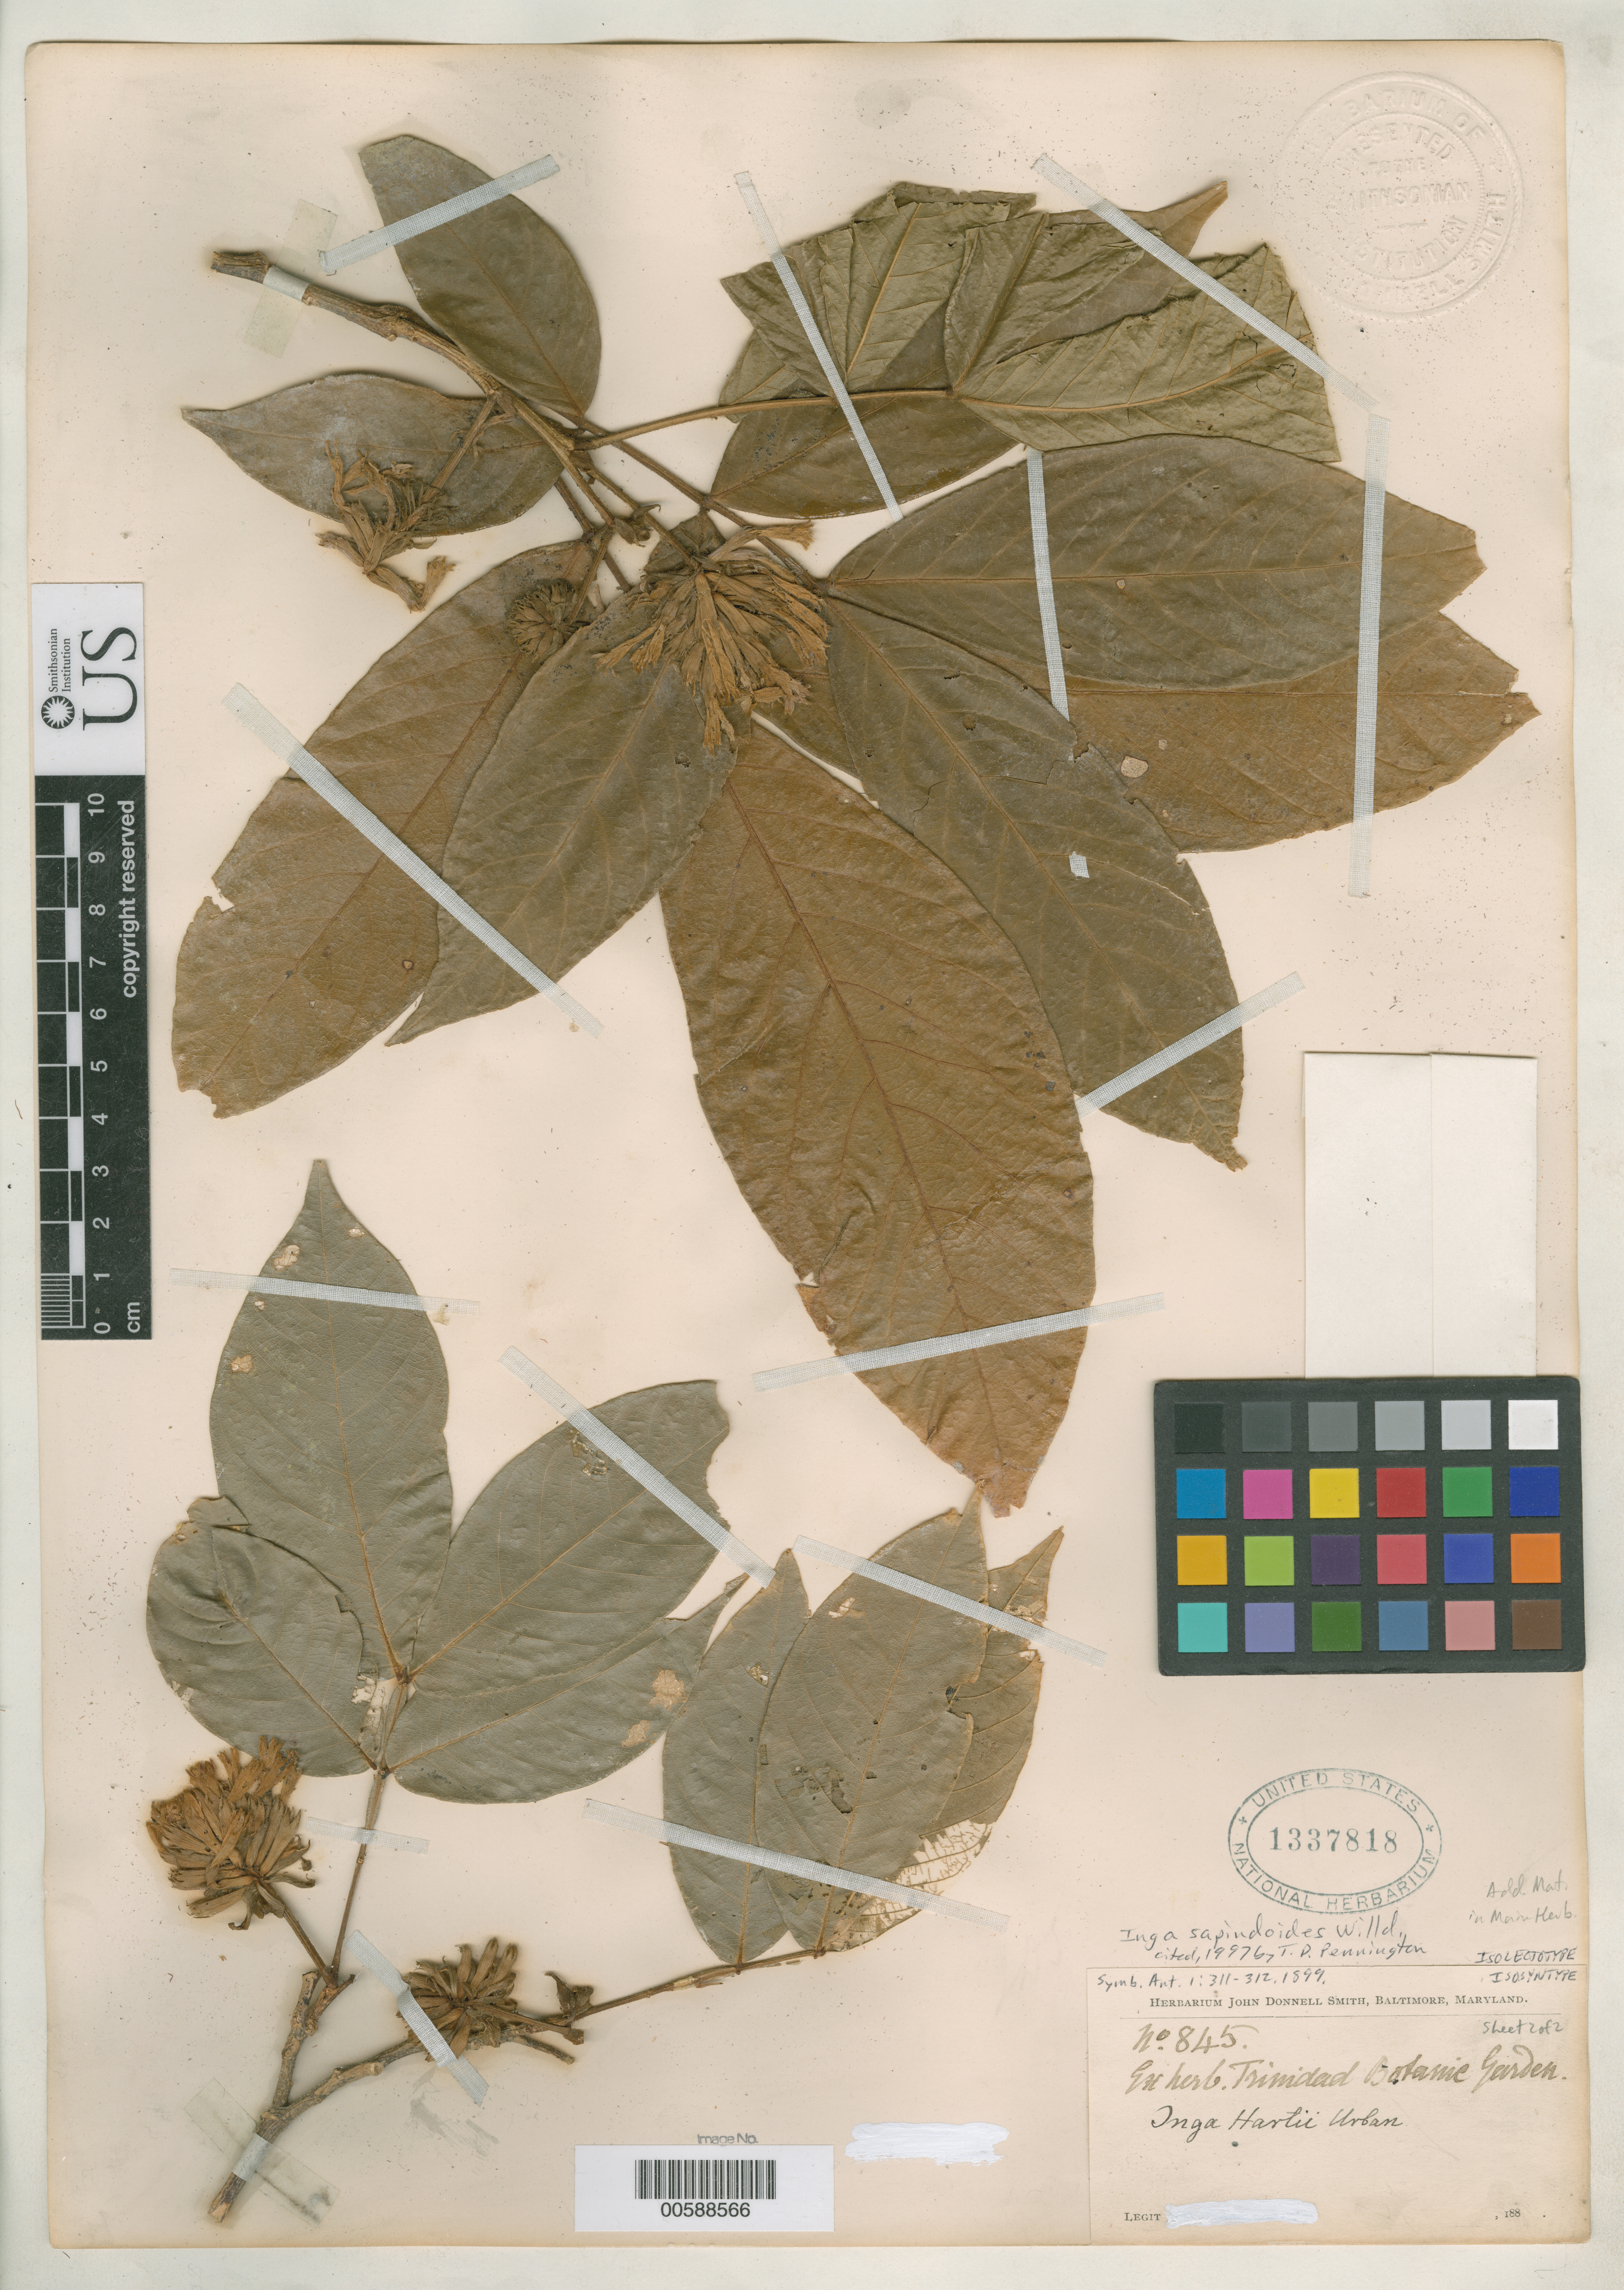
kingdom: Plantae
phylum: Tracheophyta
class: Magnoliopsida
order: Fabales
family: Fabaceae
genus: Inga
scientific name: Inga hartii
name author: Urb.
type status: Isolectotype; Isosyntype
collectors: ex herb. Bot. Gard. Trinidad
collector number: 845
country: Trinidad and Tobago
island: Trinidad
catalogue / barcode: US 1337818